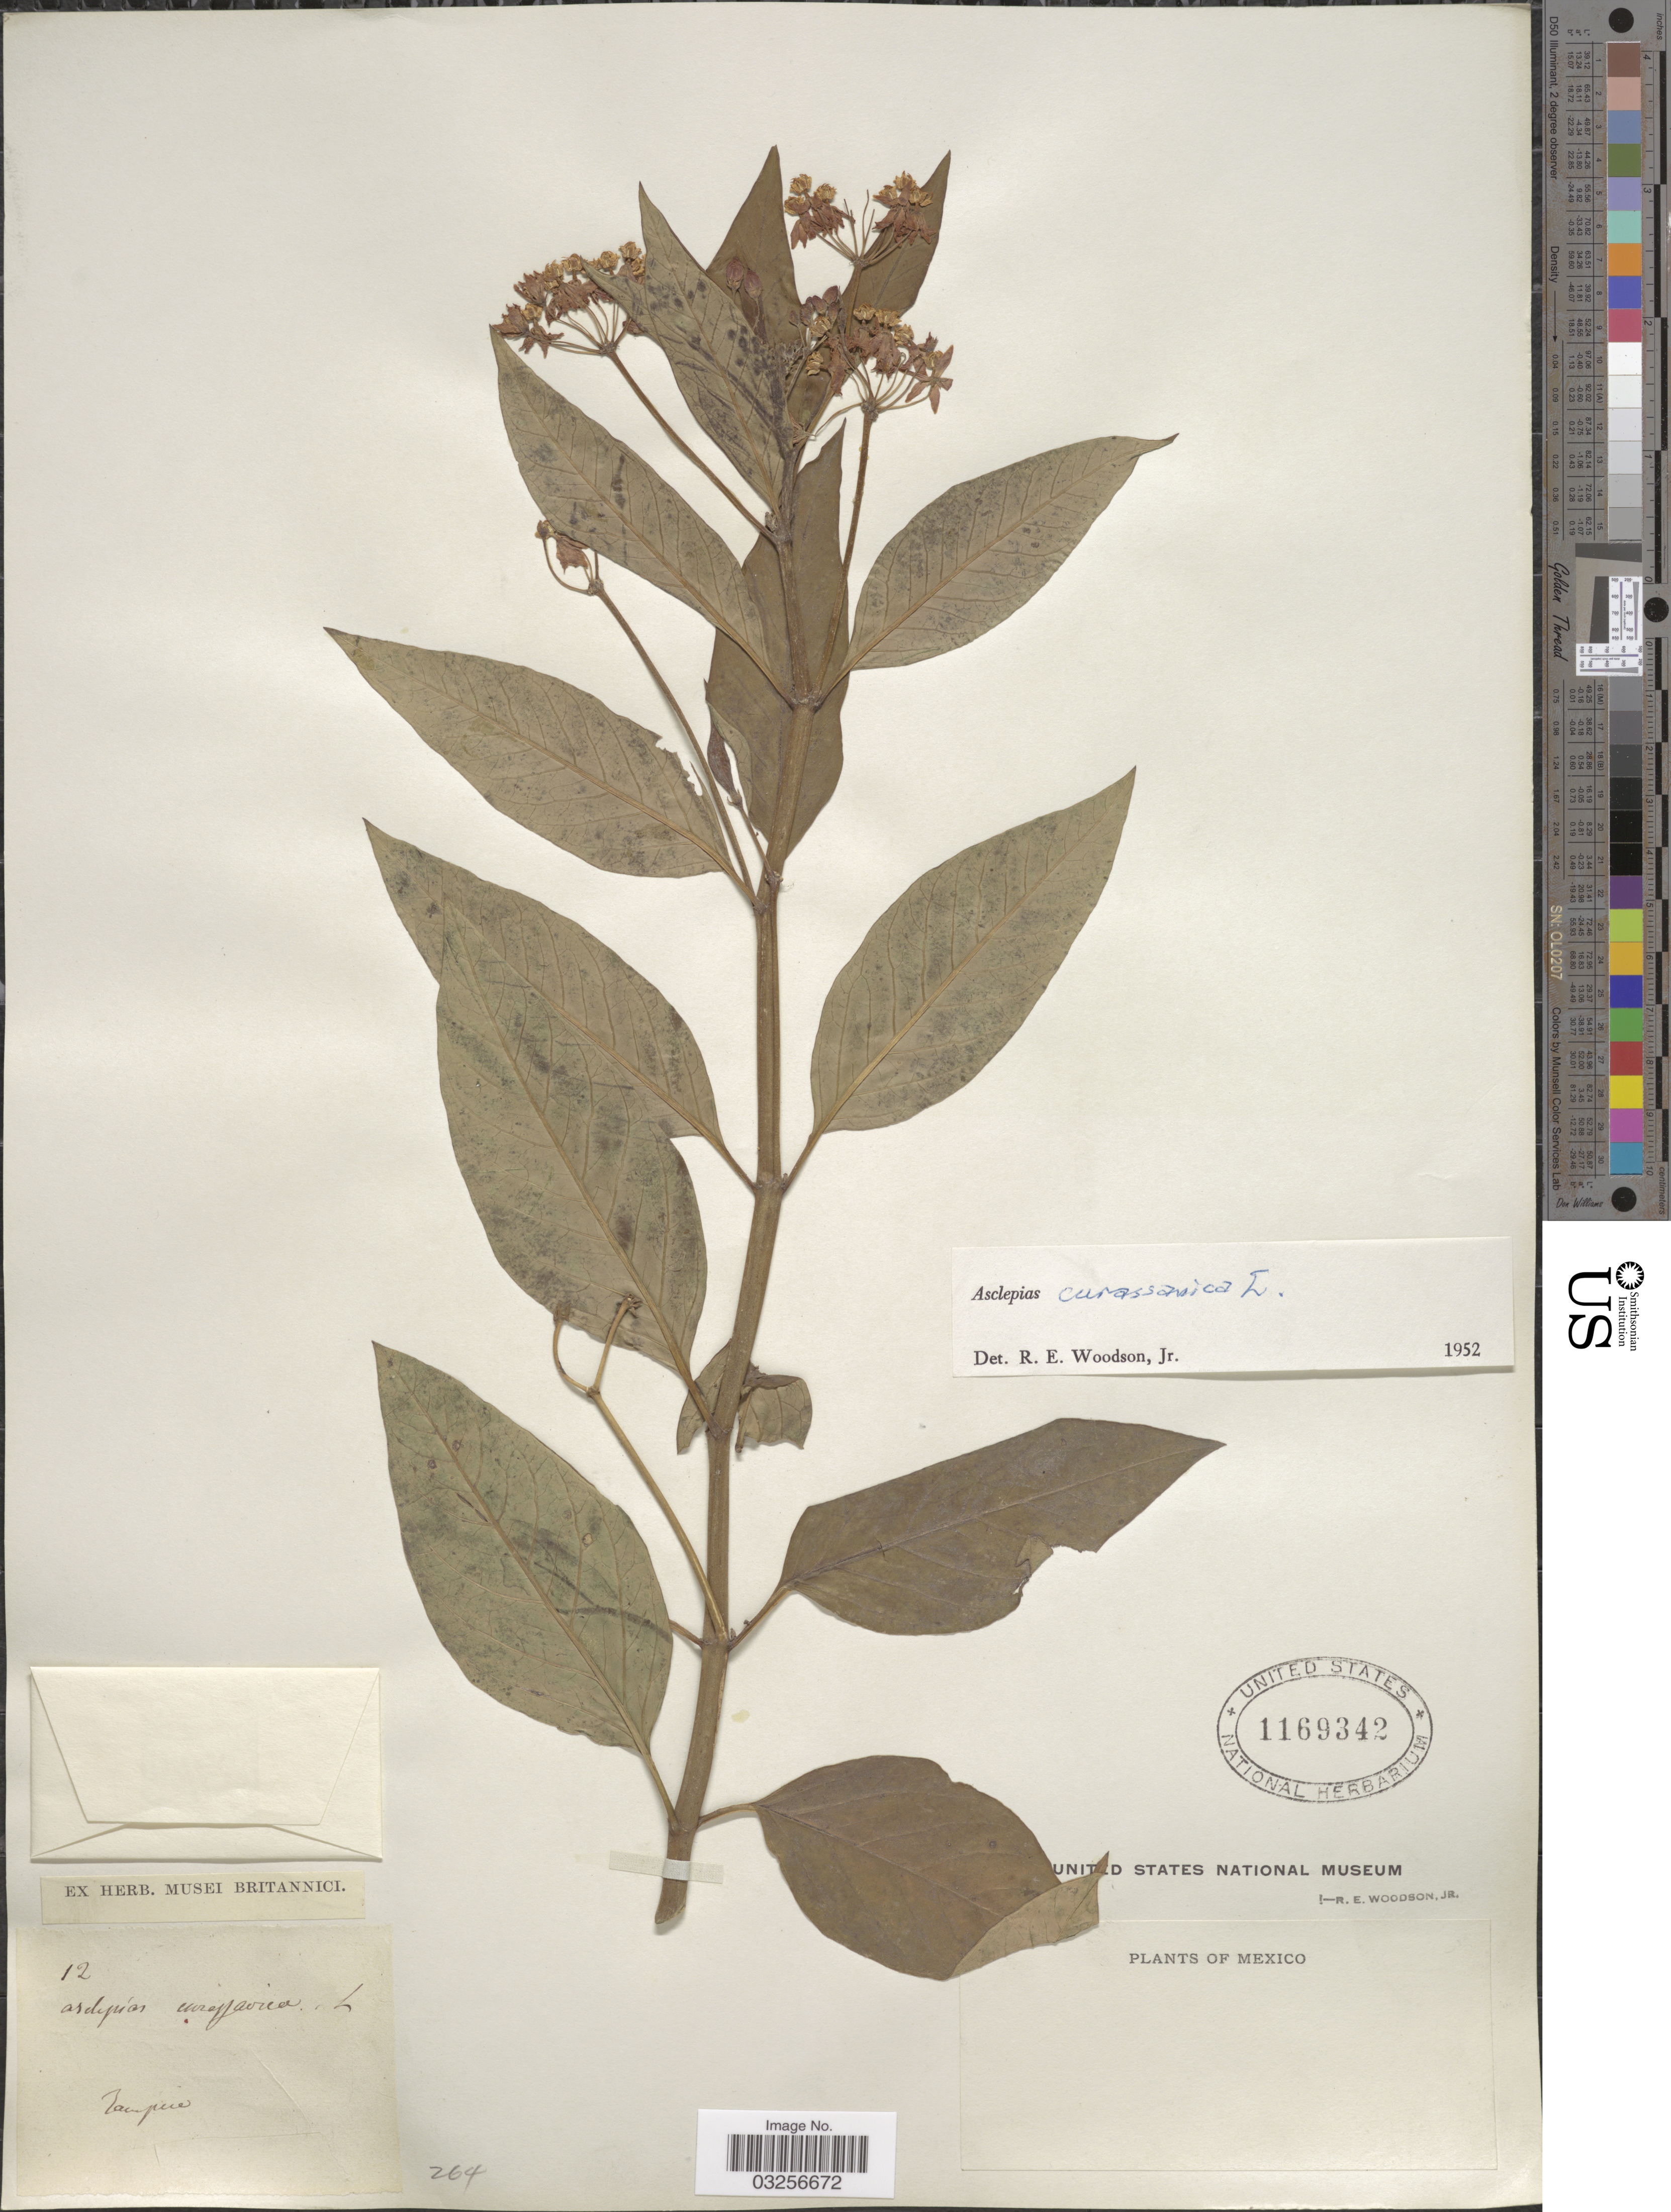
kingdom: Plantae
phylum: Tracheophyta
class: Magnoliopsida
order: Gentianales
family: Apocynaceae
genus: Asclepias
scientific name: Asclepias curassavica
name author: L.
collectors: -. Lampie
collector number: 12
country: Mexico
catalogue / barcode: US 1169342